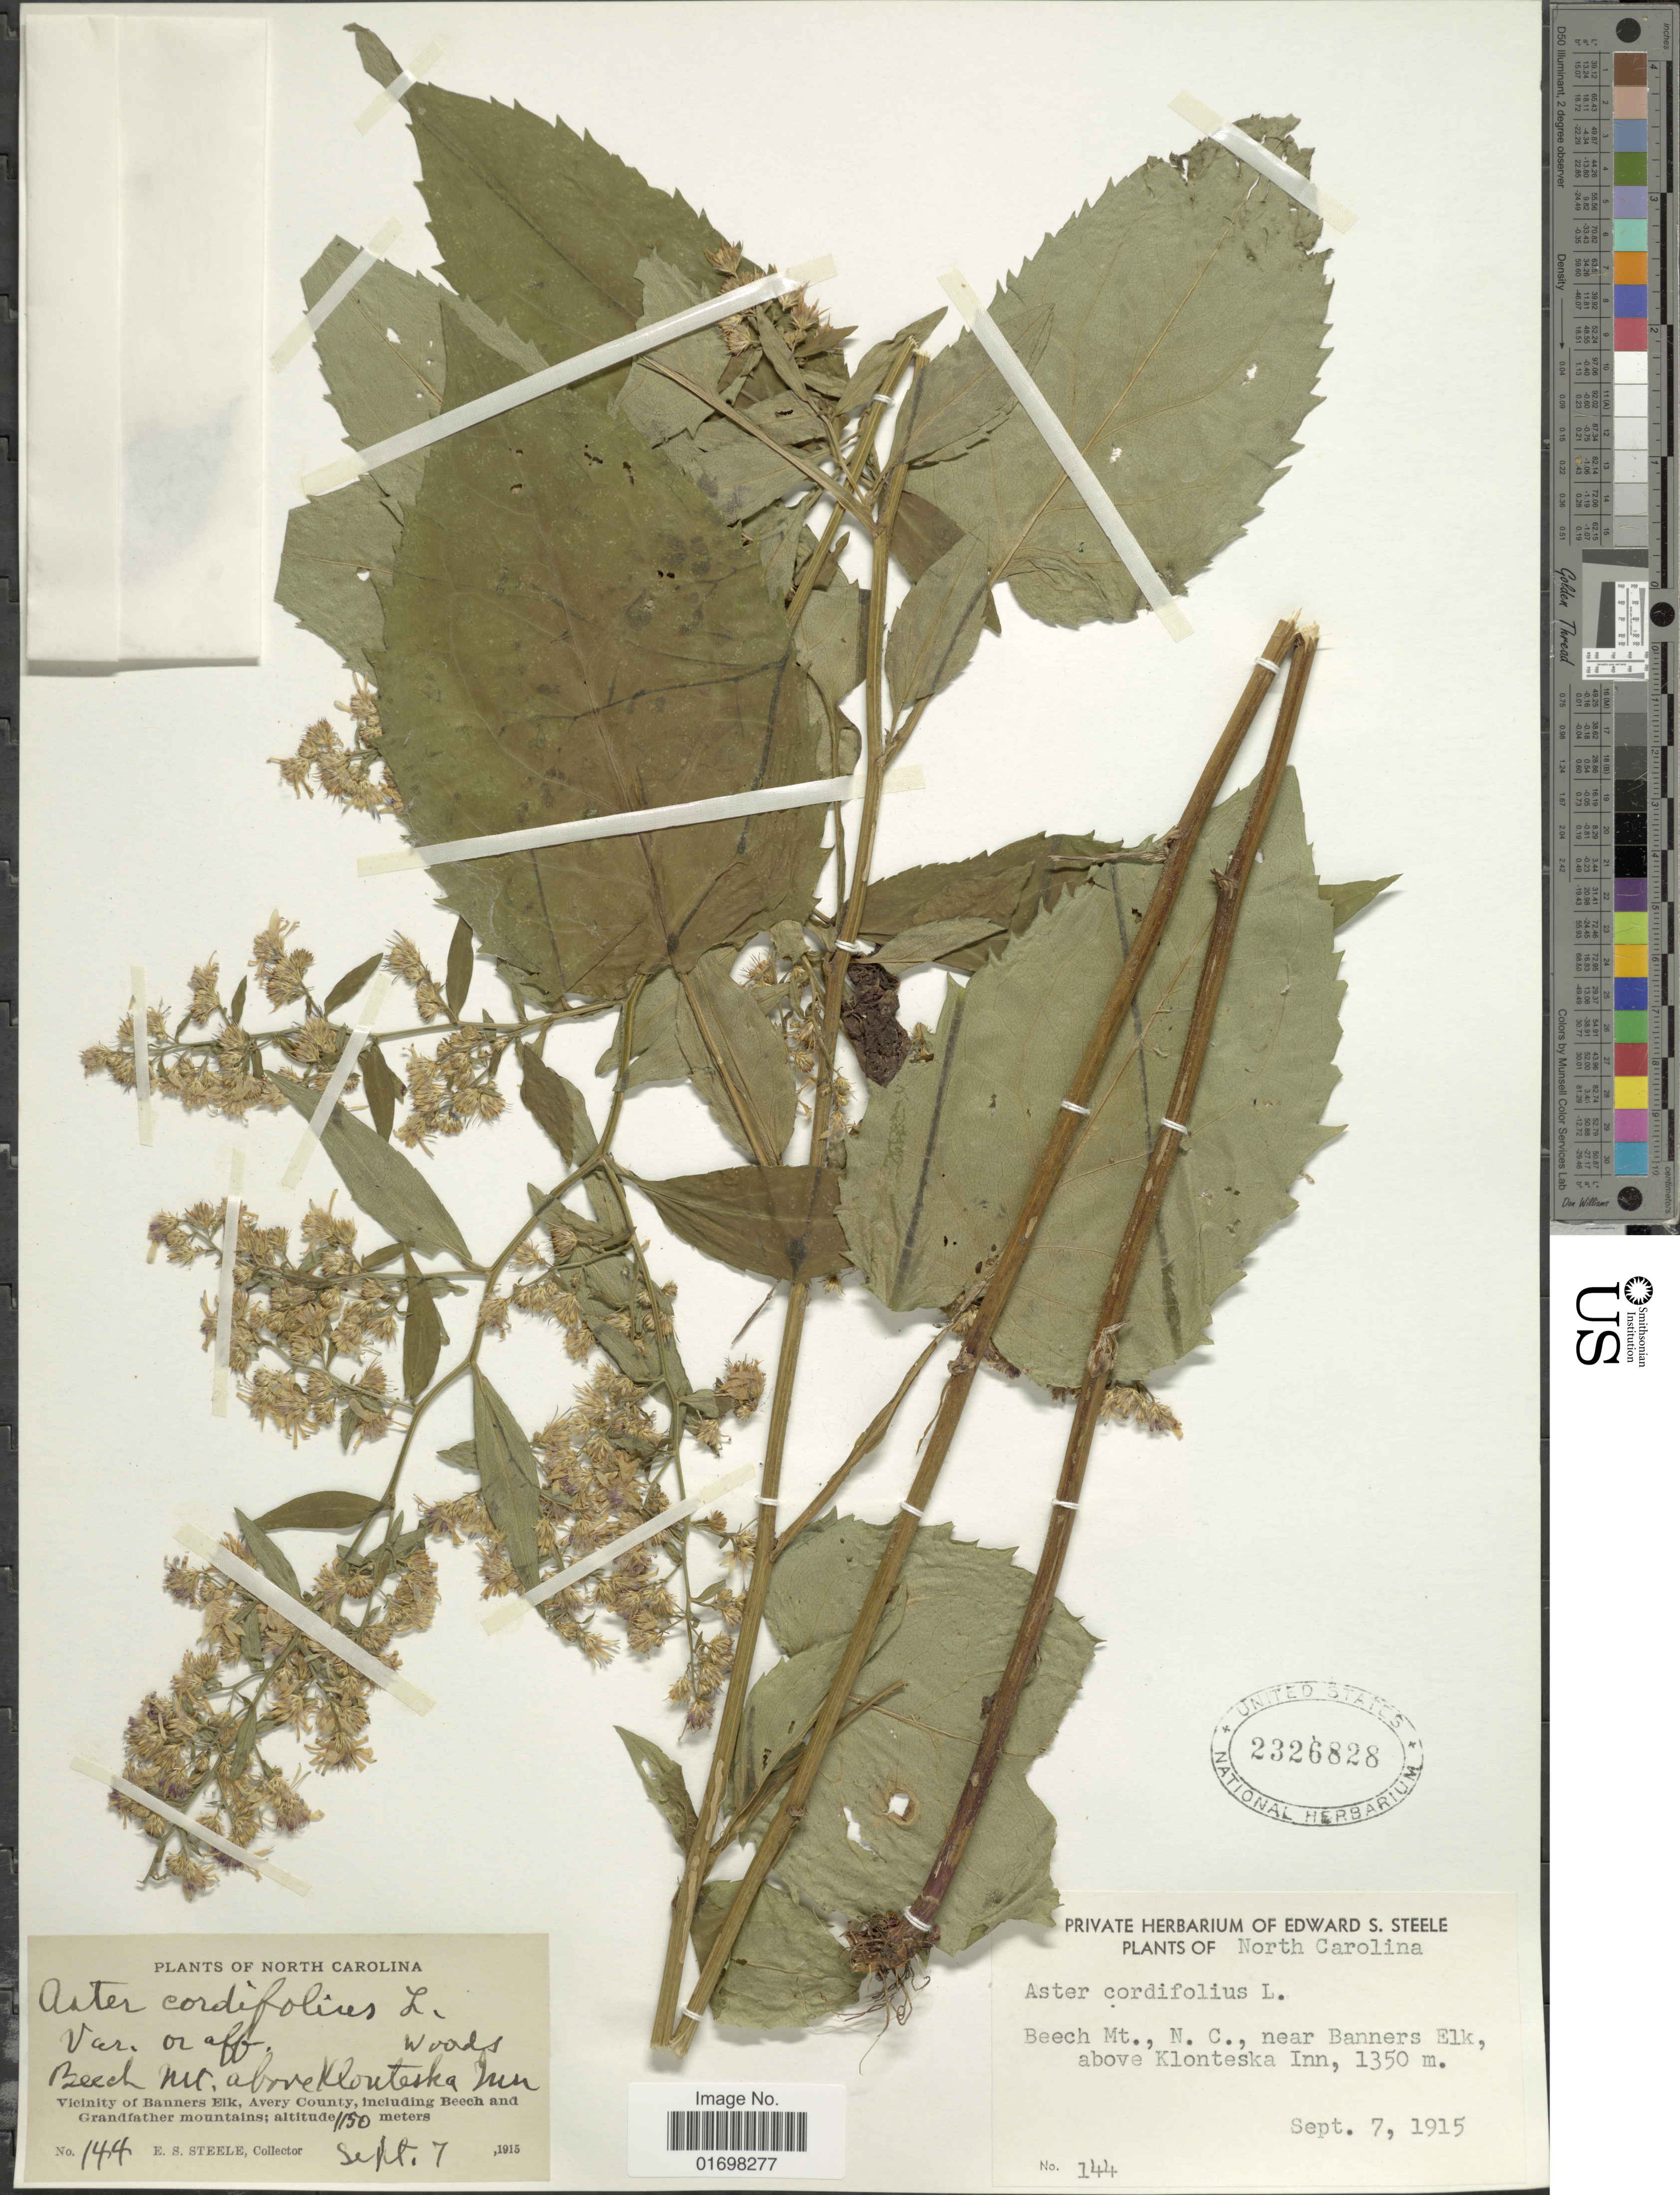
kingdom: Plantae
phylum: Tracheophyta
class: Magnoliopsida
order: Asterales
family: Asteraceae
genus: Symphyotrichum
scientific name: Symphyotrichum cordifolium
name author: (L.) G.L. Nesom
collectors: E. Steele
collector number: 144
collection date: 1915-09-07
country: United States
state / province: North Carolina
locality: Beech Mt. Above Klouteska Inn, Vicinity of Banners Elk, Avery County, including Beech and Grandfather mountains.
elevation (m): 1150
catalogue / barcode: US 2326828